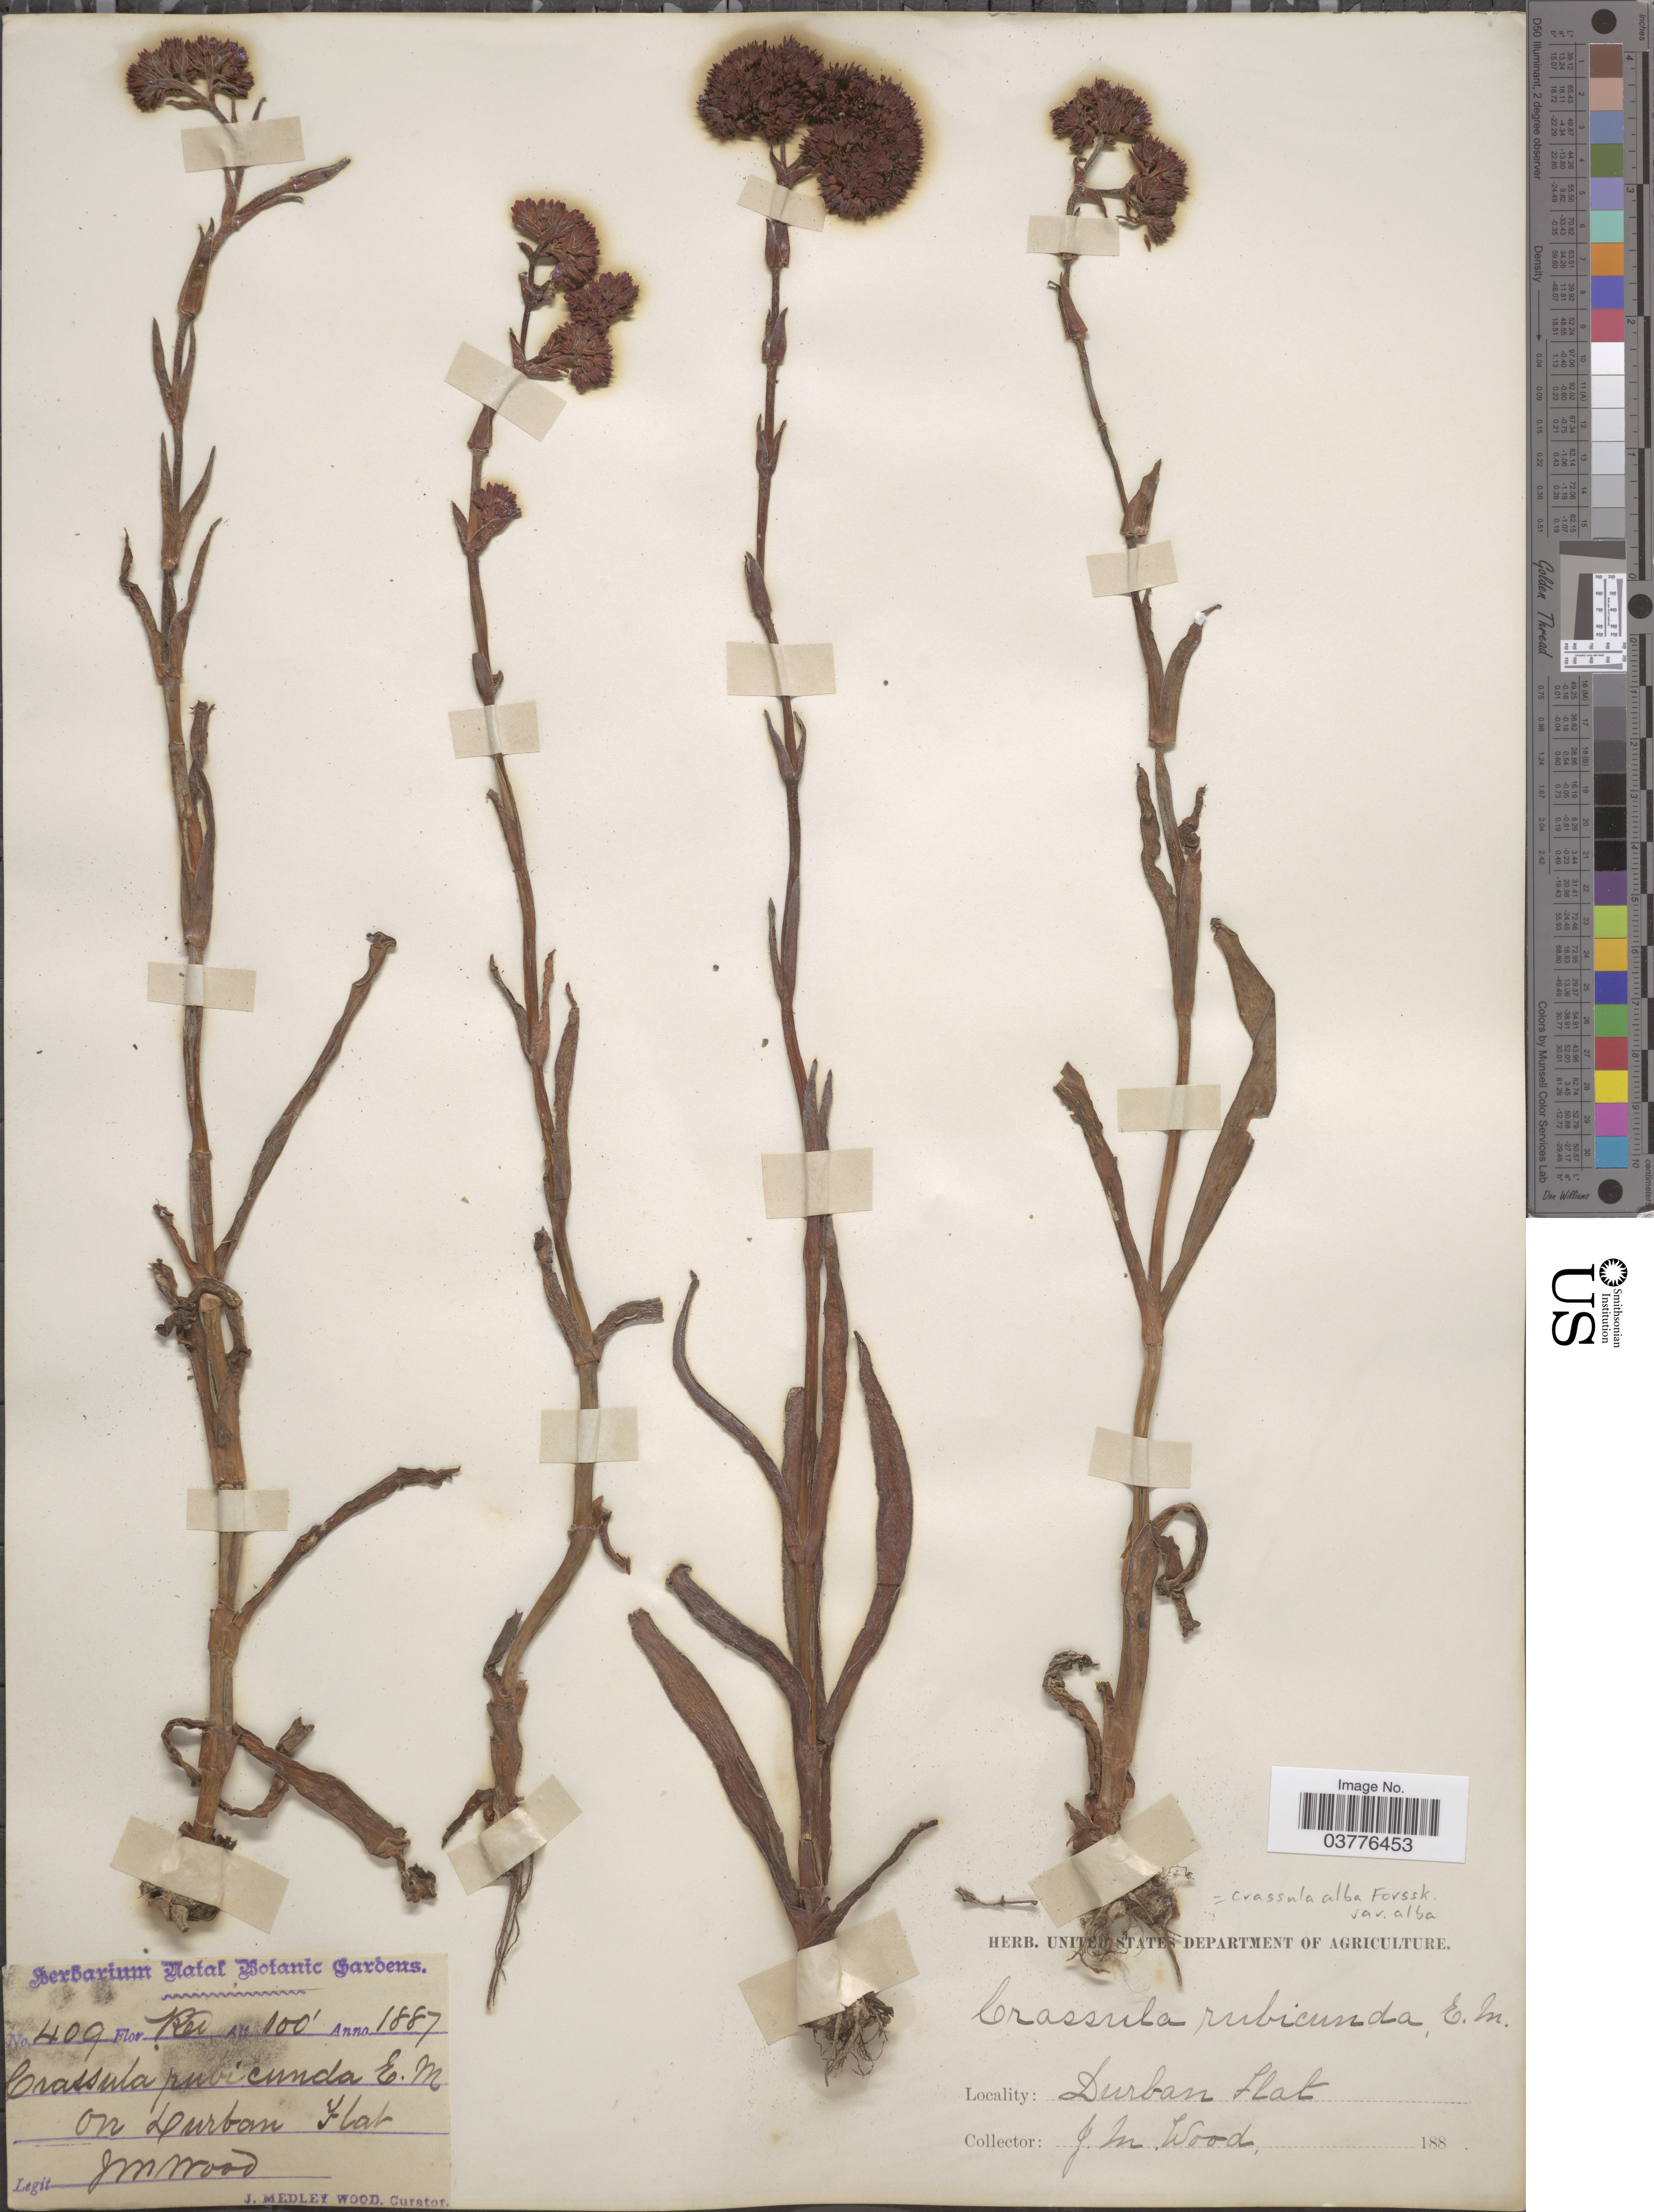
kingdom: Plantae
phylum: Tracheophyta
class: Magnoliopsida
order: Saxifragales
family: Crassulaceae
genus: Crassula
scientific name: Crassula alba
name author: Forssk.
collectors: J. M. Wood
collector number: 409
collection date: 1887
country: South Africa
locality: On Durban Flat.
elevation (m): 30